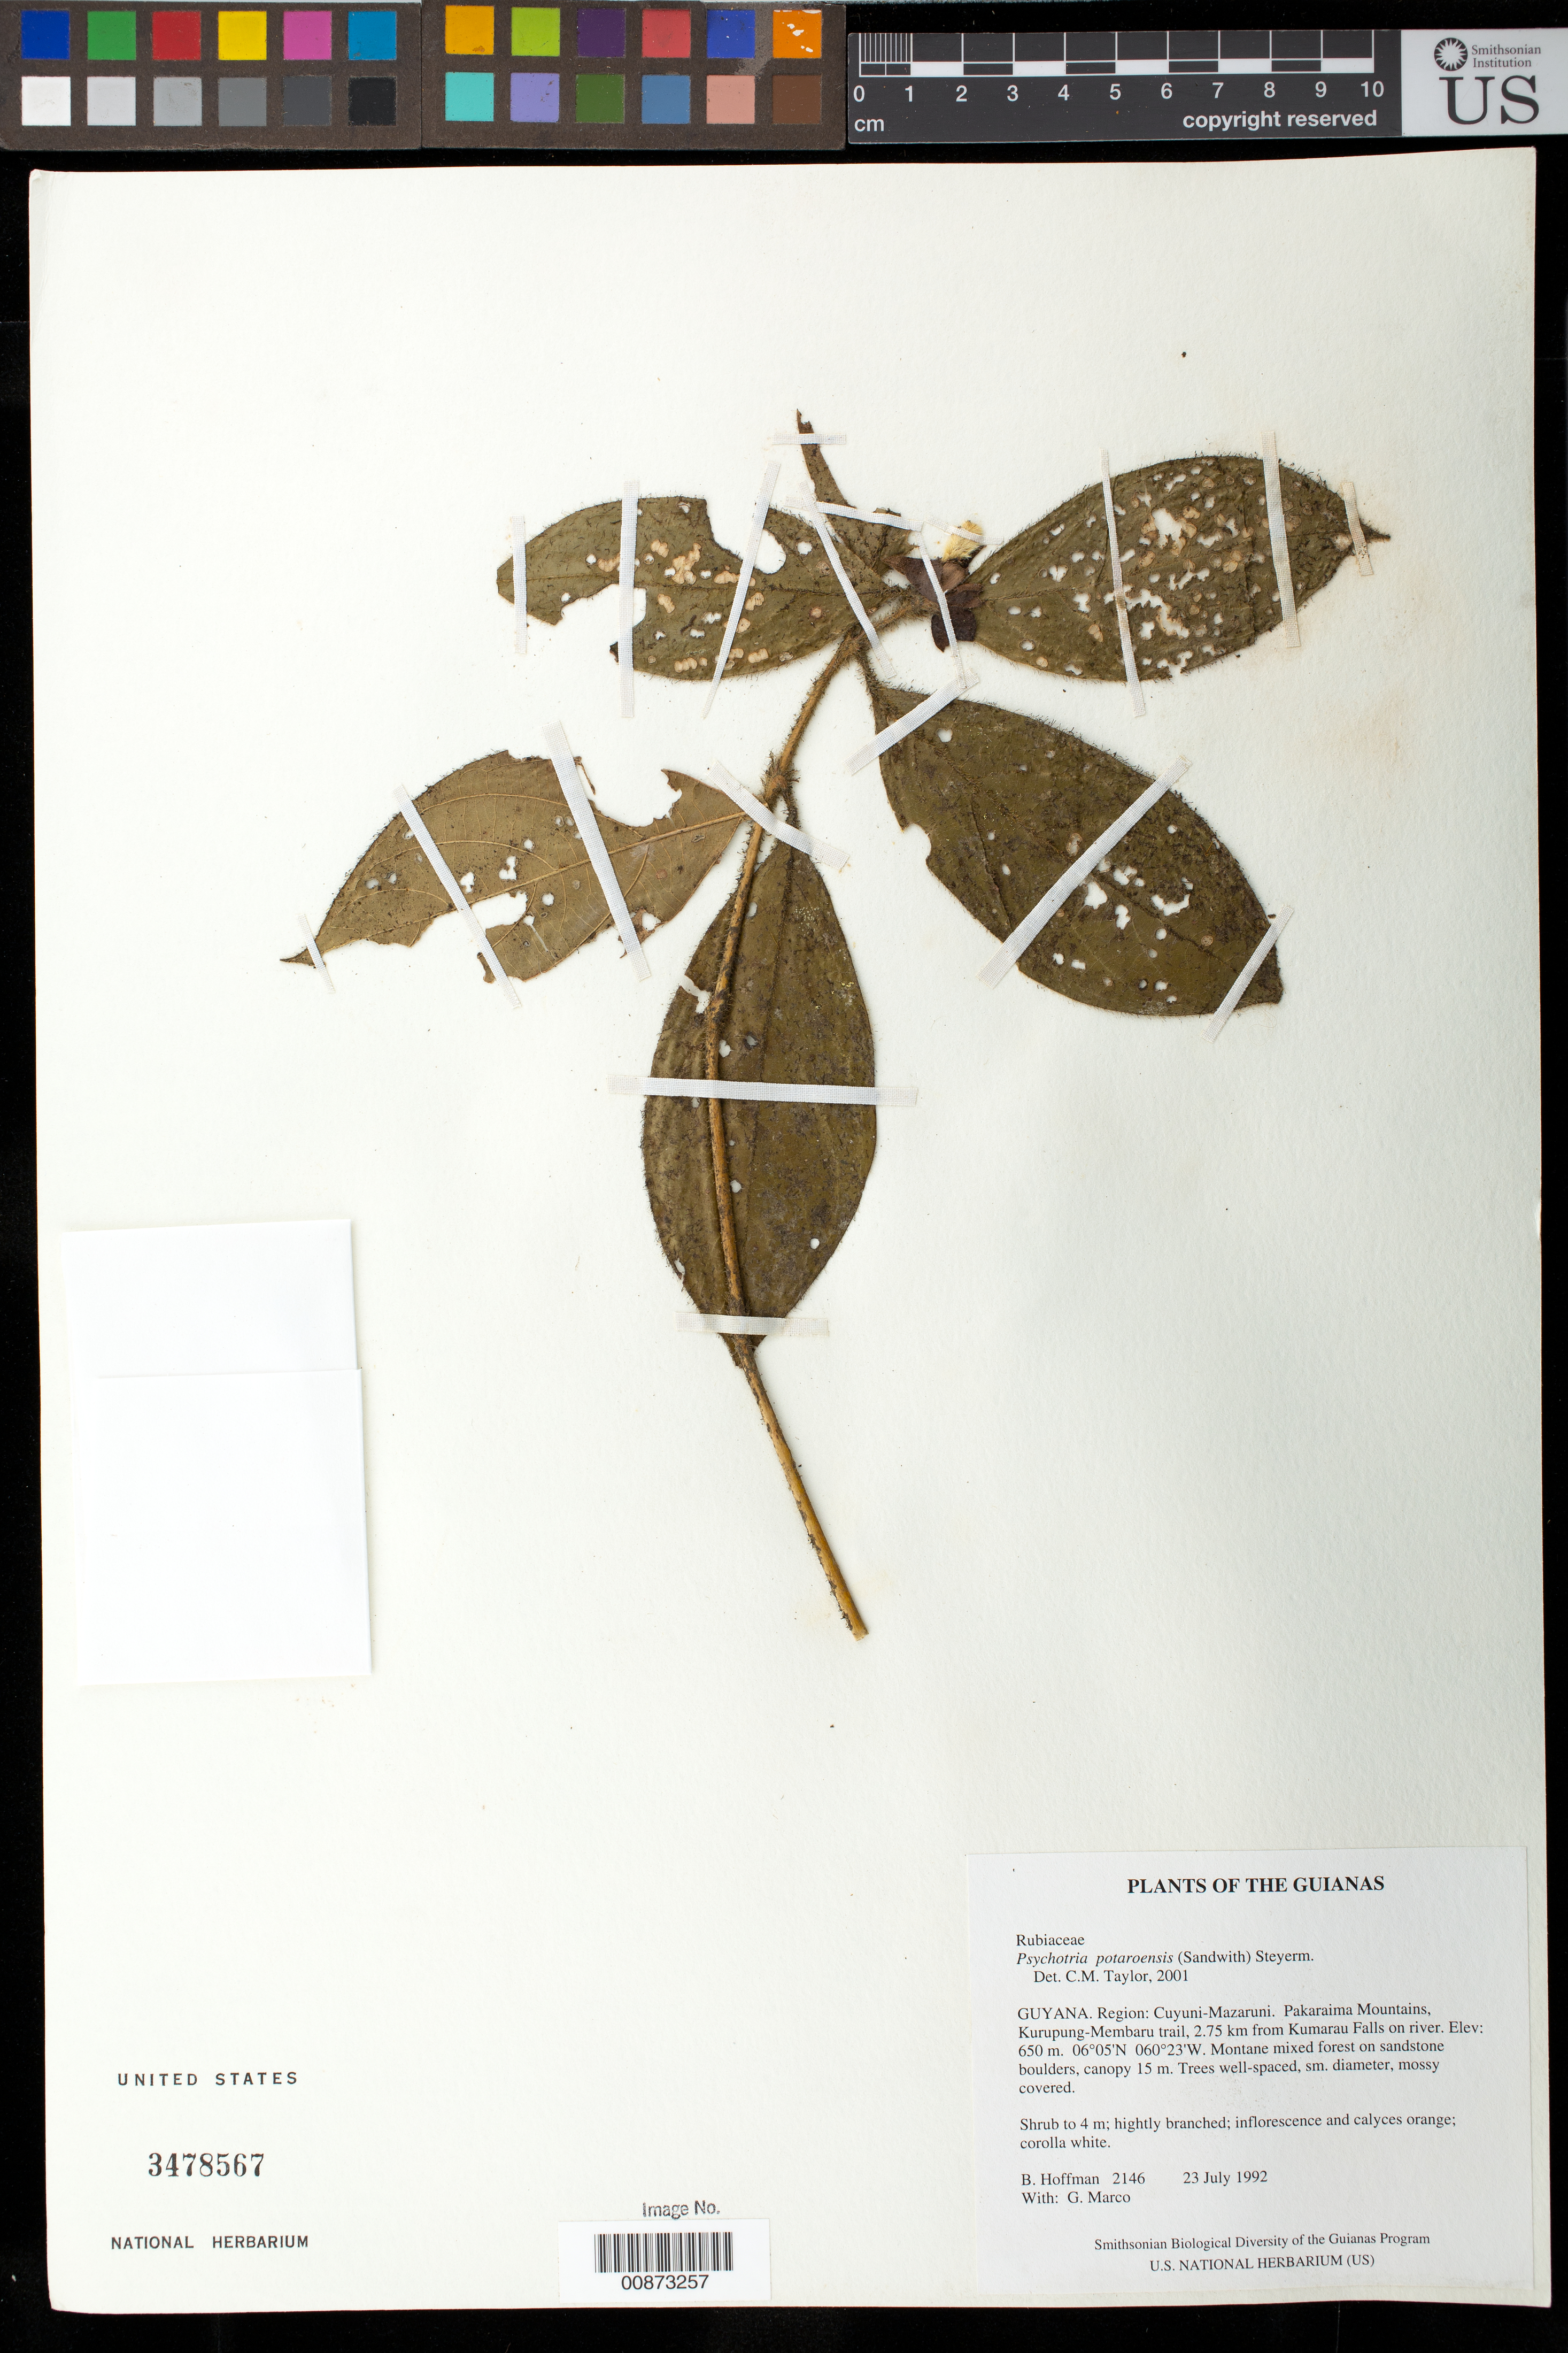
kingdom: Plantae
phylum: Tracheophyta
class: Magnoliopsida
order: Gentianales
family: Rubiaceae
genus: Palicourea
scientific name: Palicourea potaroensis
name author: (Sandw.) Delprete & J.H. Kirkbr.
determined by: Kirkbride, J. H.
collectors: B. Hoffman & G. Marco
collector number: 2146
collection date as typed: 23 July 1992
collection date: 1992-07-23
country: Guyana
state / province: Cuyuni-Mazaruni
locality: Pakaraima Mountains, Kurupung-Membaru trail, 2.75 km WSW from Kumarau Falls on Kurupung River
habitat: Montane mixed forest on sandstone boulders, canopy 15 m. Trees well-spaced, sm. diameter, mossy covered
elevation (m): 650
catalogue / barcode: US 3478567